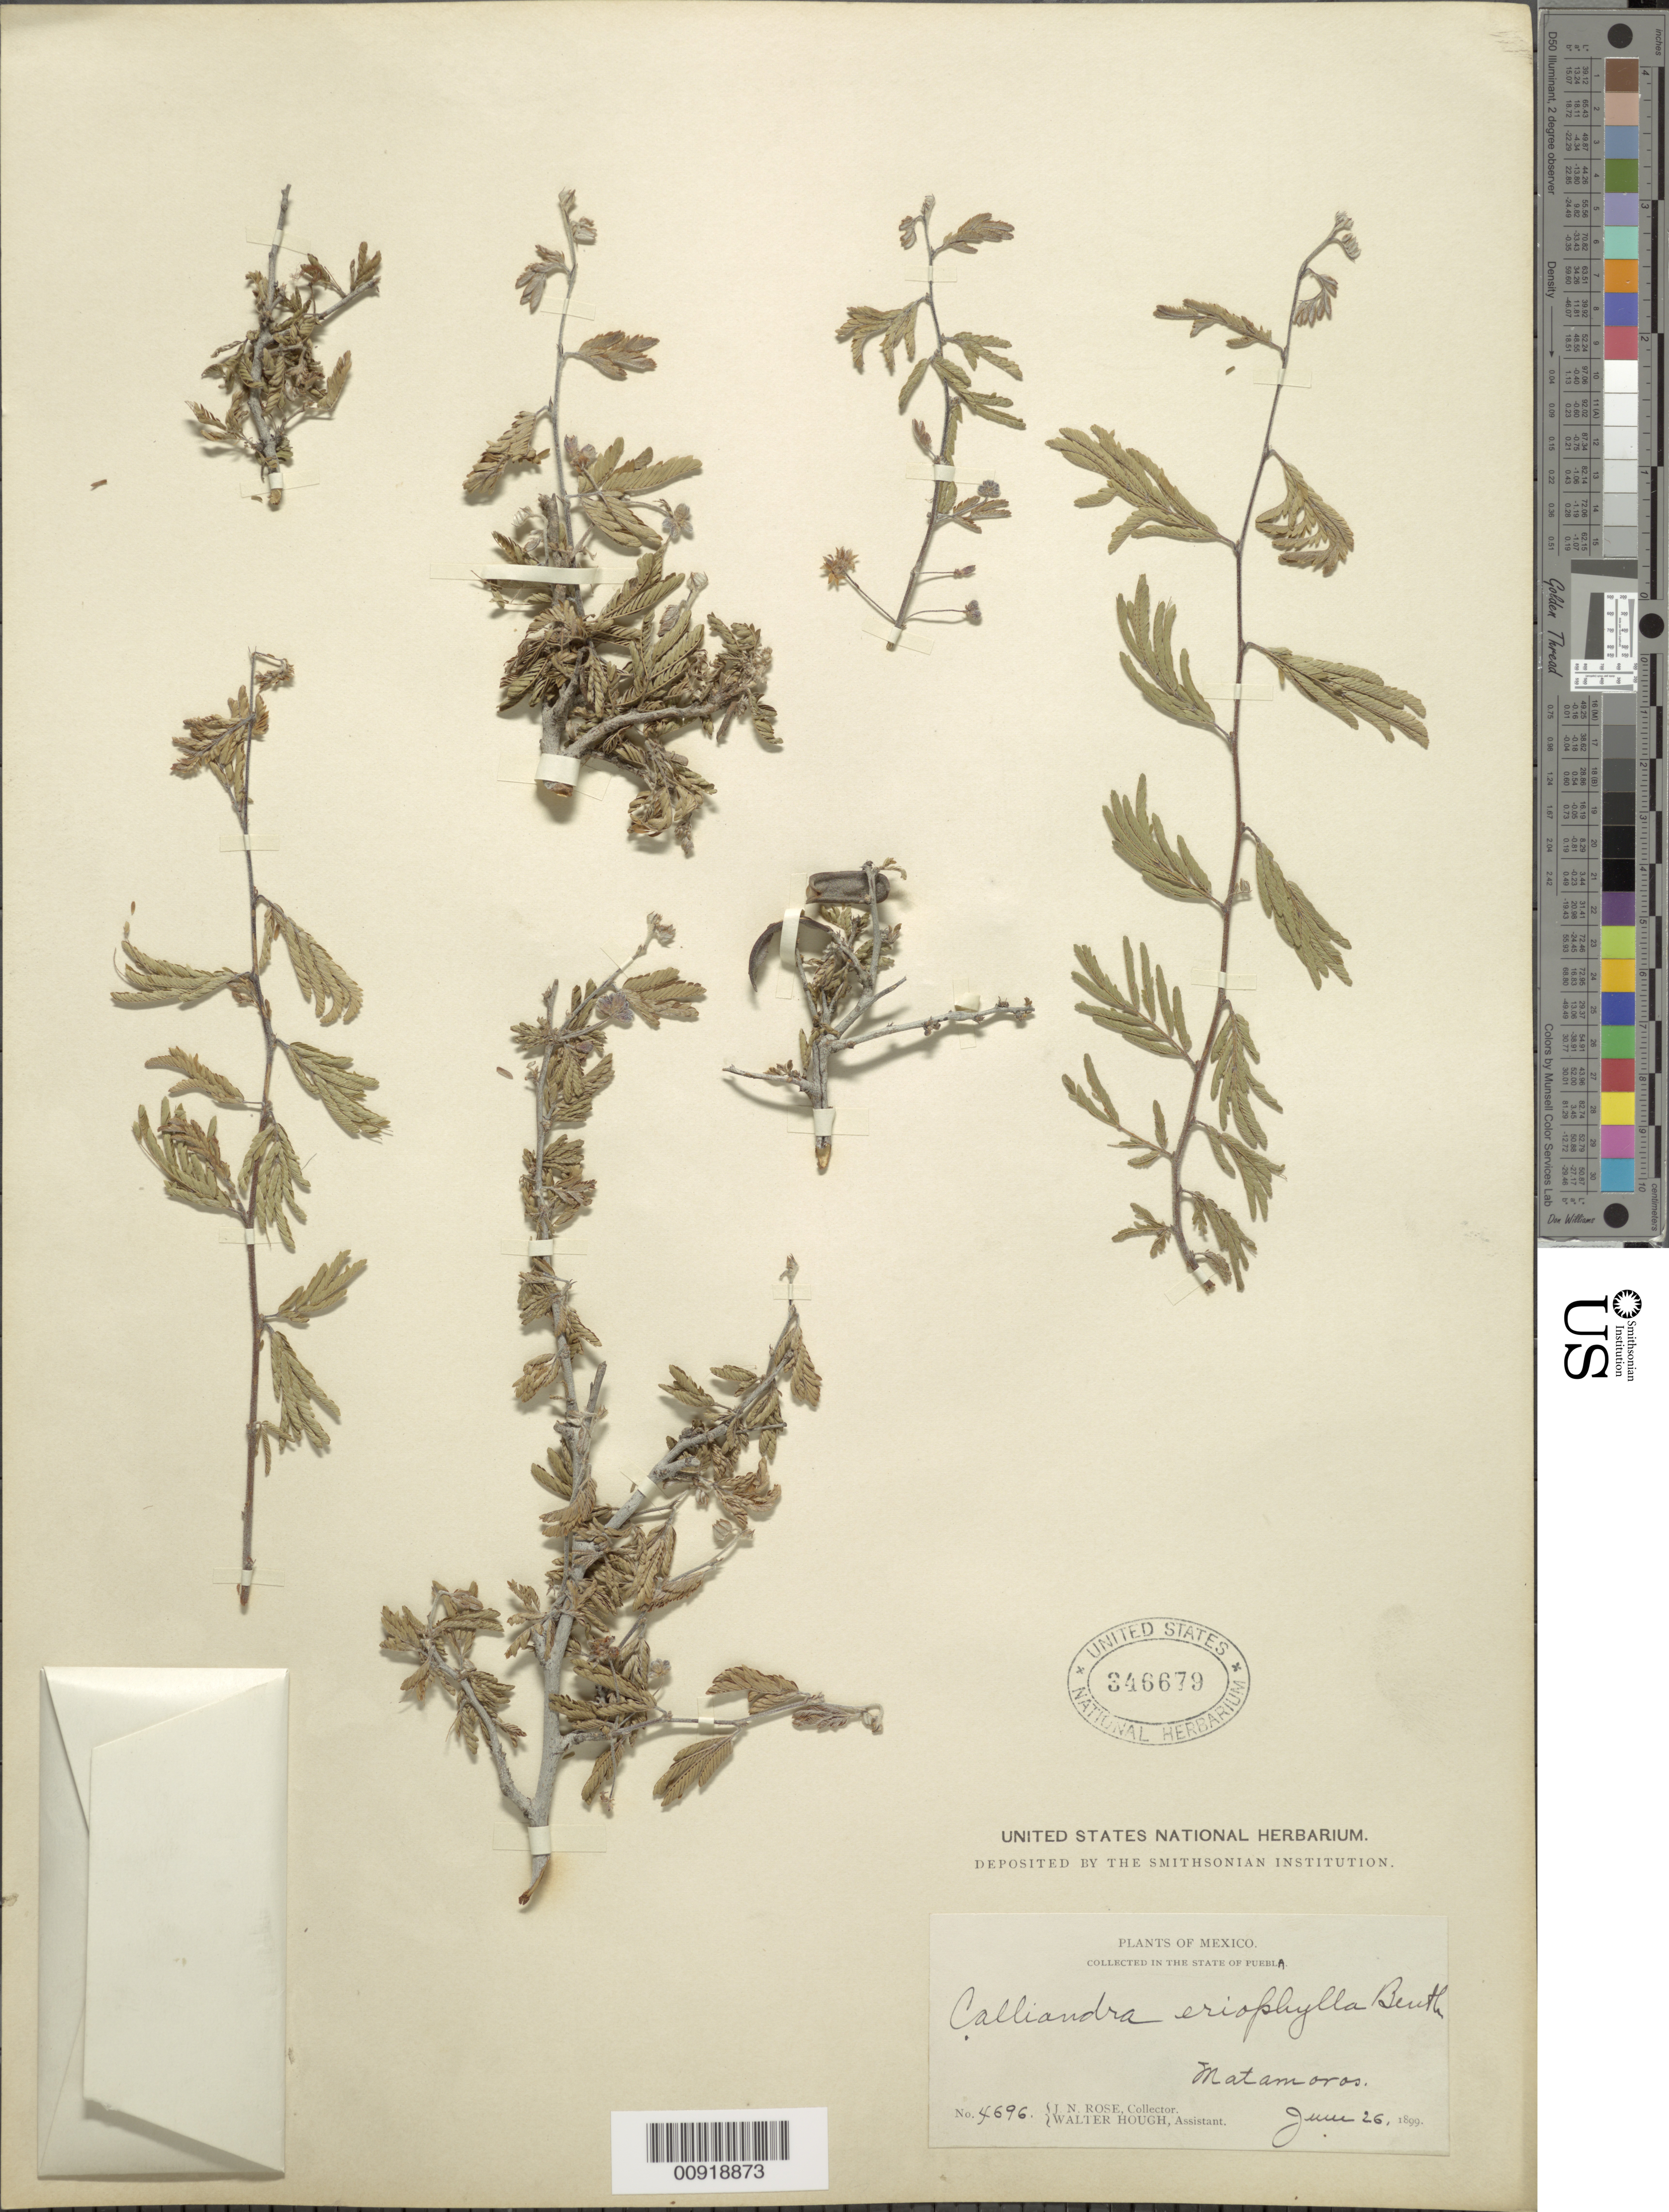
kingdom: Plantae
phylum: Tracheophyta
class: Magnoliopsida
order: Fabales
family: Fabaceae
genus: Calliandra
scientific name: Calliandra eriophylla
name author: Benth.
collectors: J. N. Rose & W. Hough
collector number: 4696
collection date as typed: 26 Jun 1899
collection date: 1899-06-26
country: Mexico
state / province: Puebla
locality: Matamoros, State of Puebla.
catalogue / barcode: US 346679